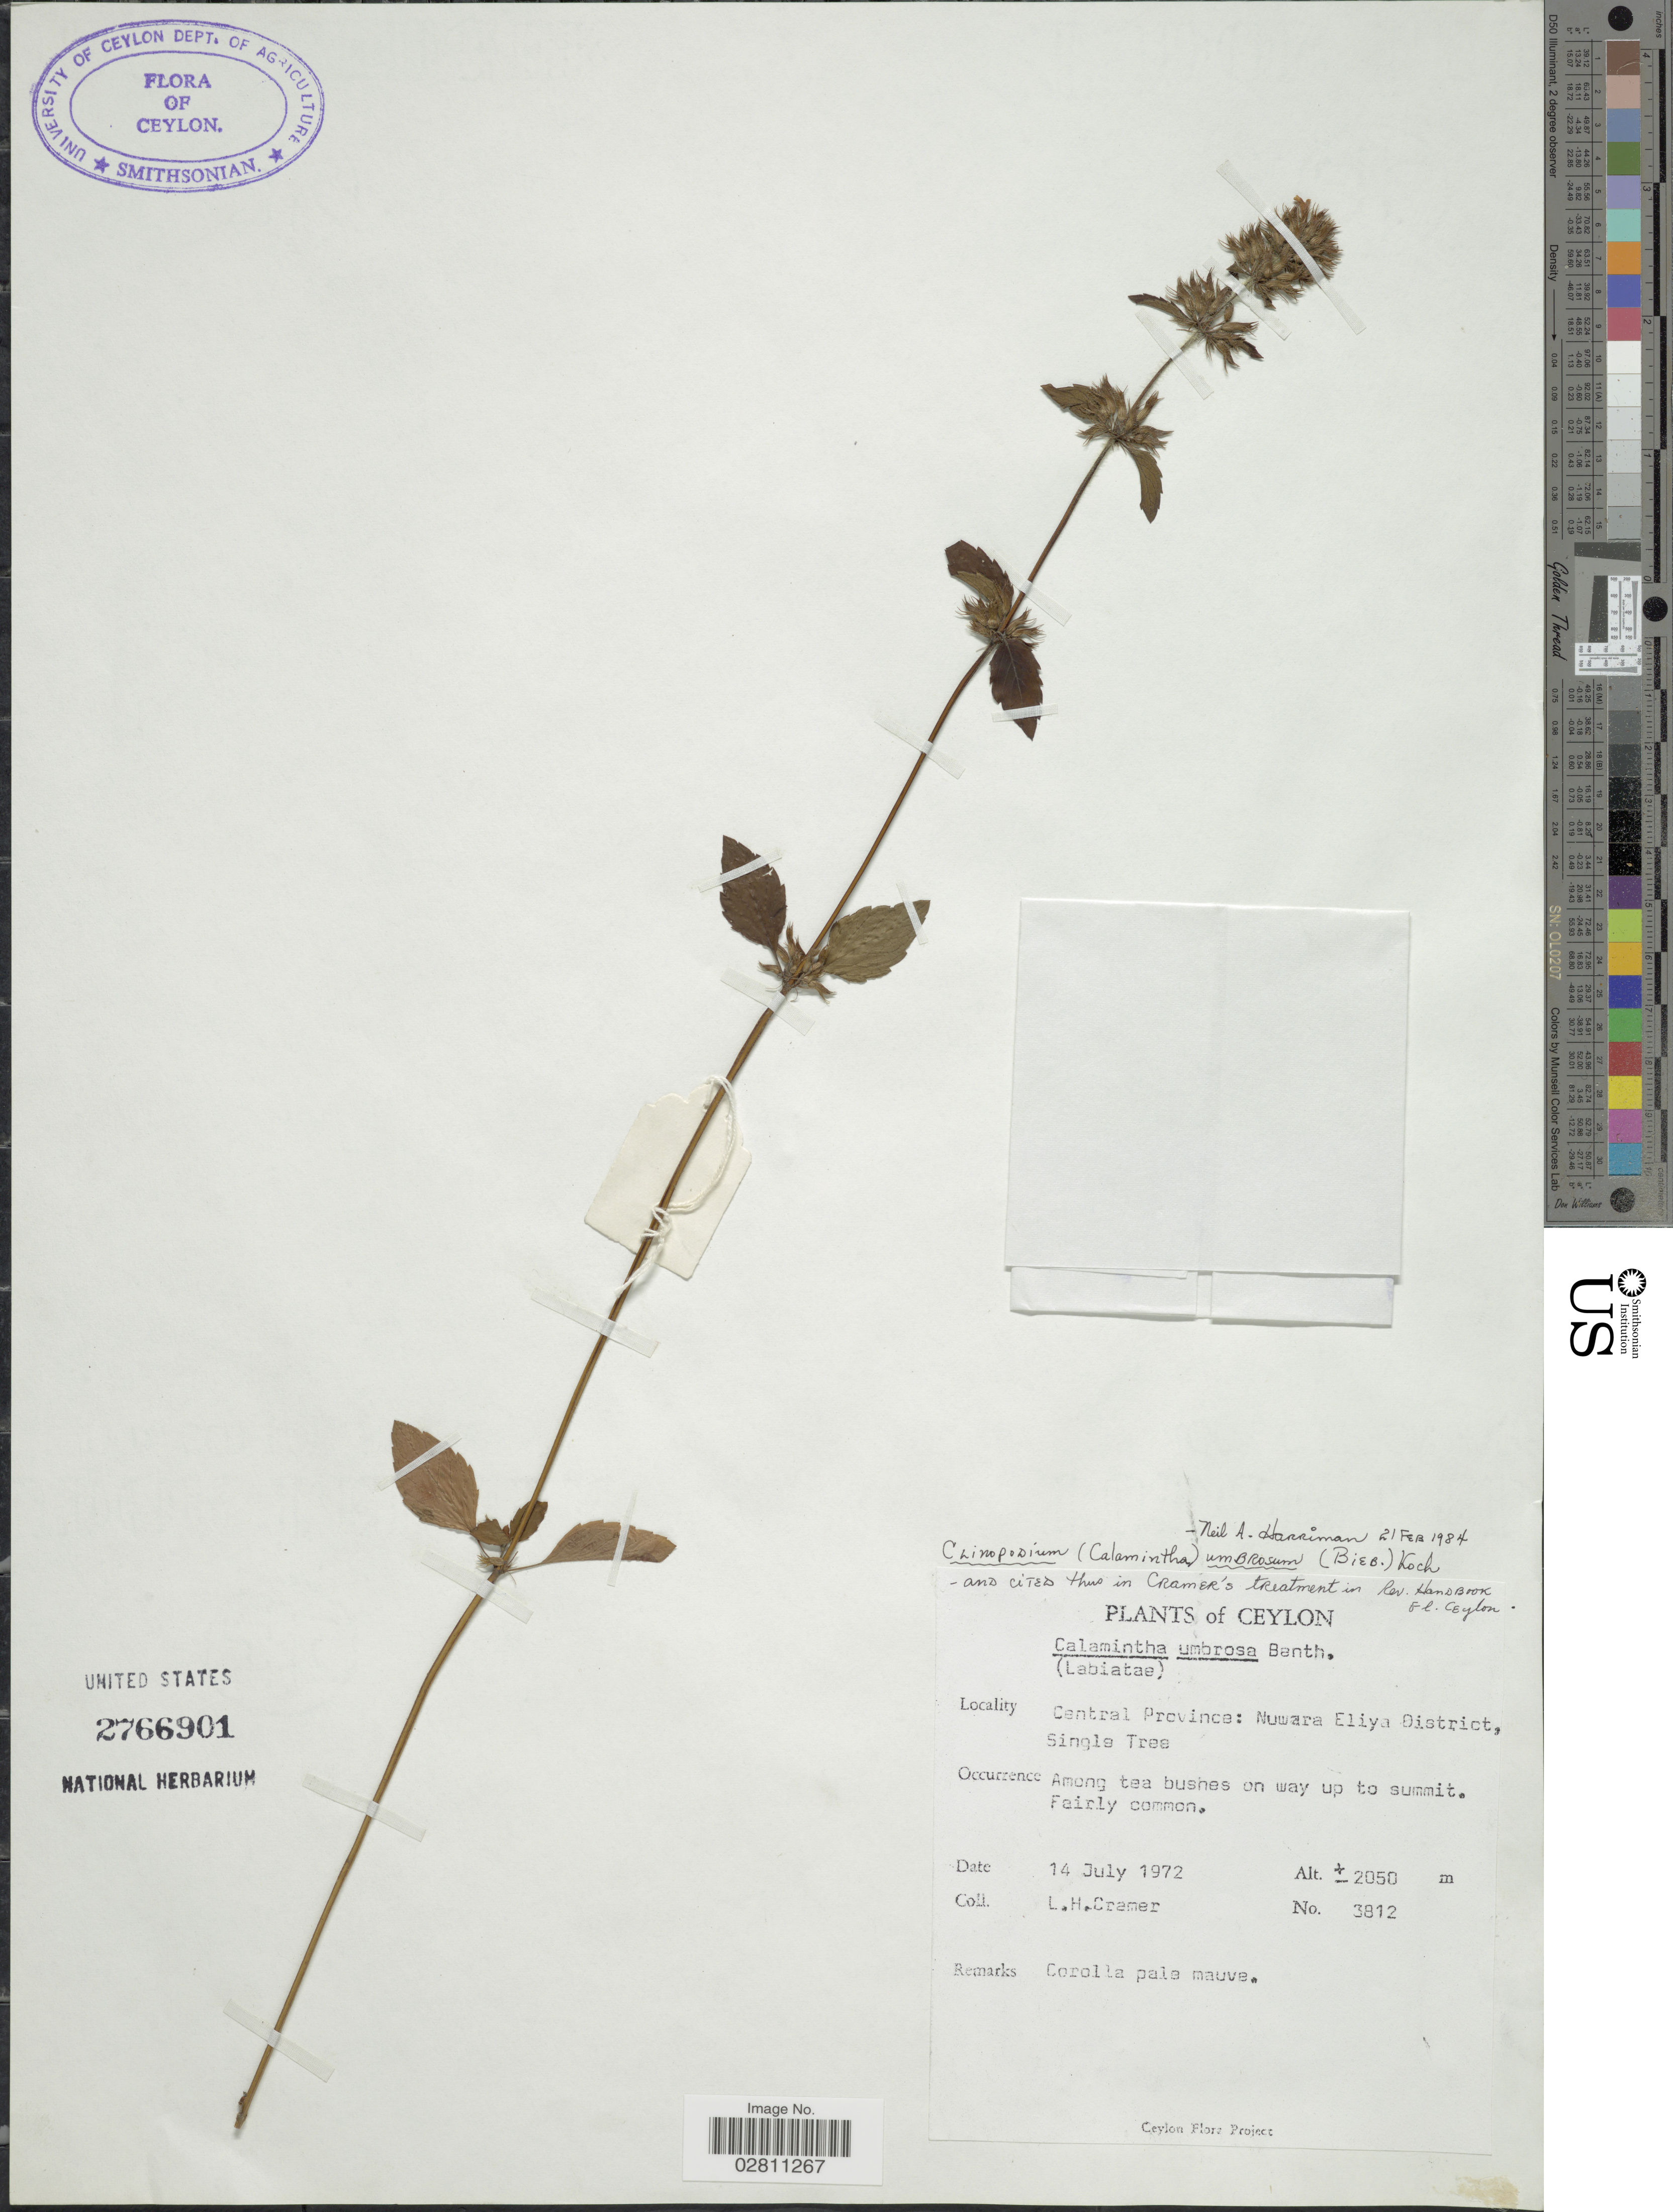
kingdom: Plantae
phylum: Tracheophyta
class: Magnoliopsida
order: Lamiales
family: Lamiaceae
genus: Clinopodium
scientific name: Clinopodium umbrosum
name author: (M. Bieb.) C. Koch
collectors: L. H. Cramer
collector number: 3812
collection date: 1972-07-14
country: Sri Lanka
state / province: Central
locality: Ceylon, Central Province: Nuwara Eliya District, Single Tree.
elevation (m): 2050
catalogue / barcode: US 2766901